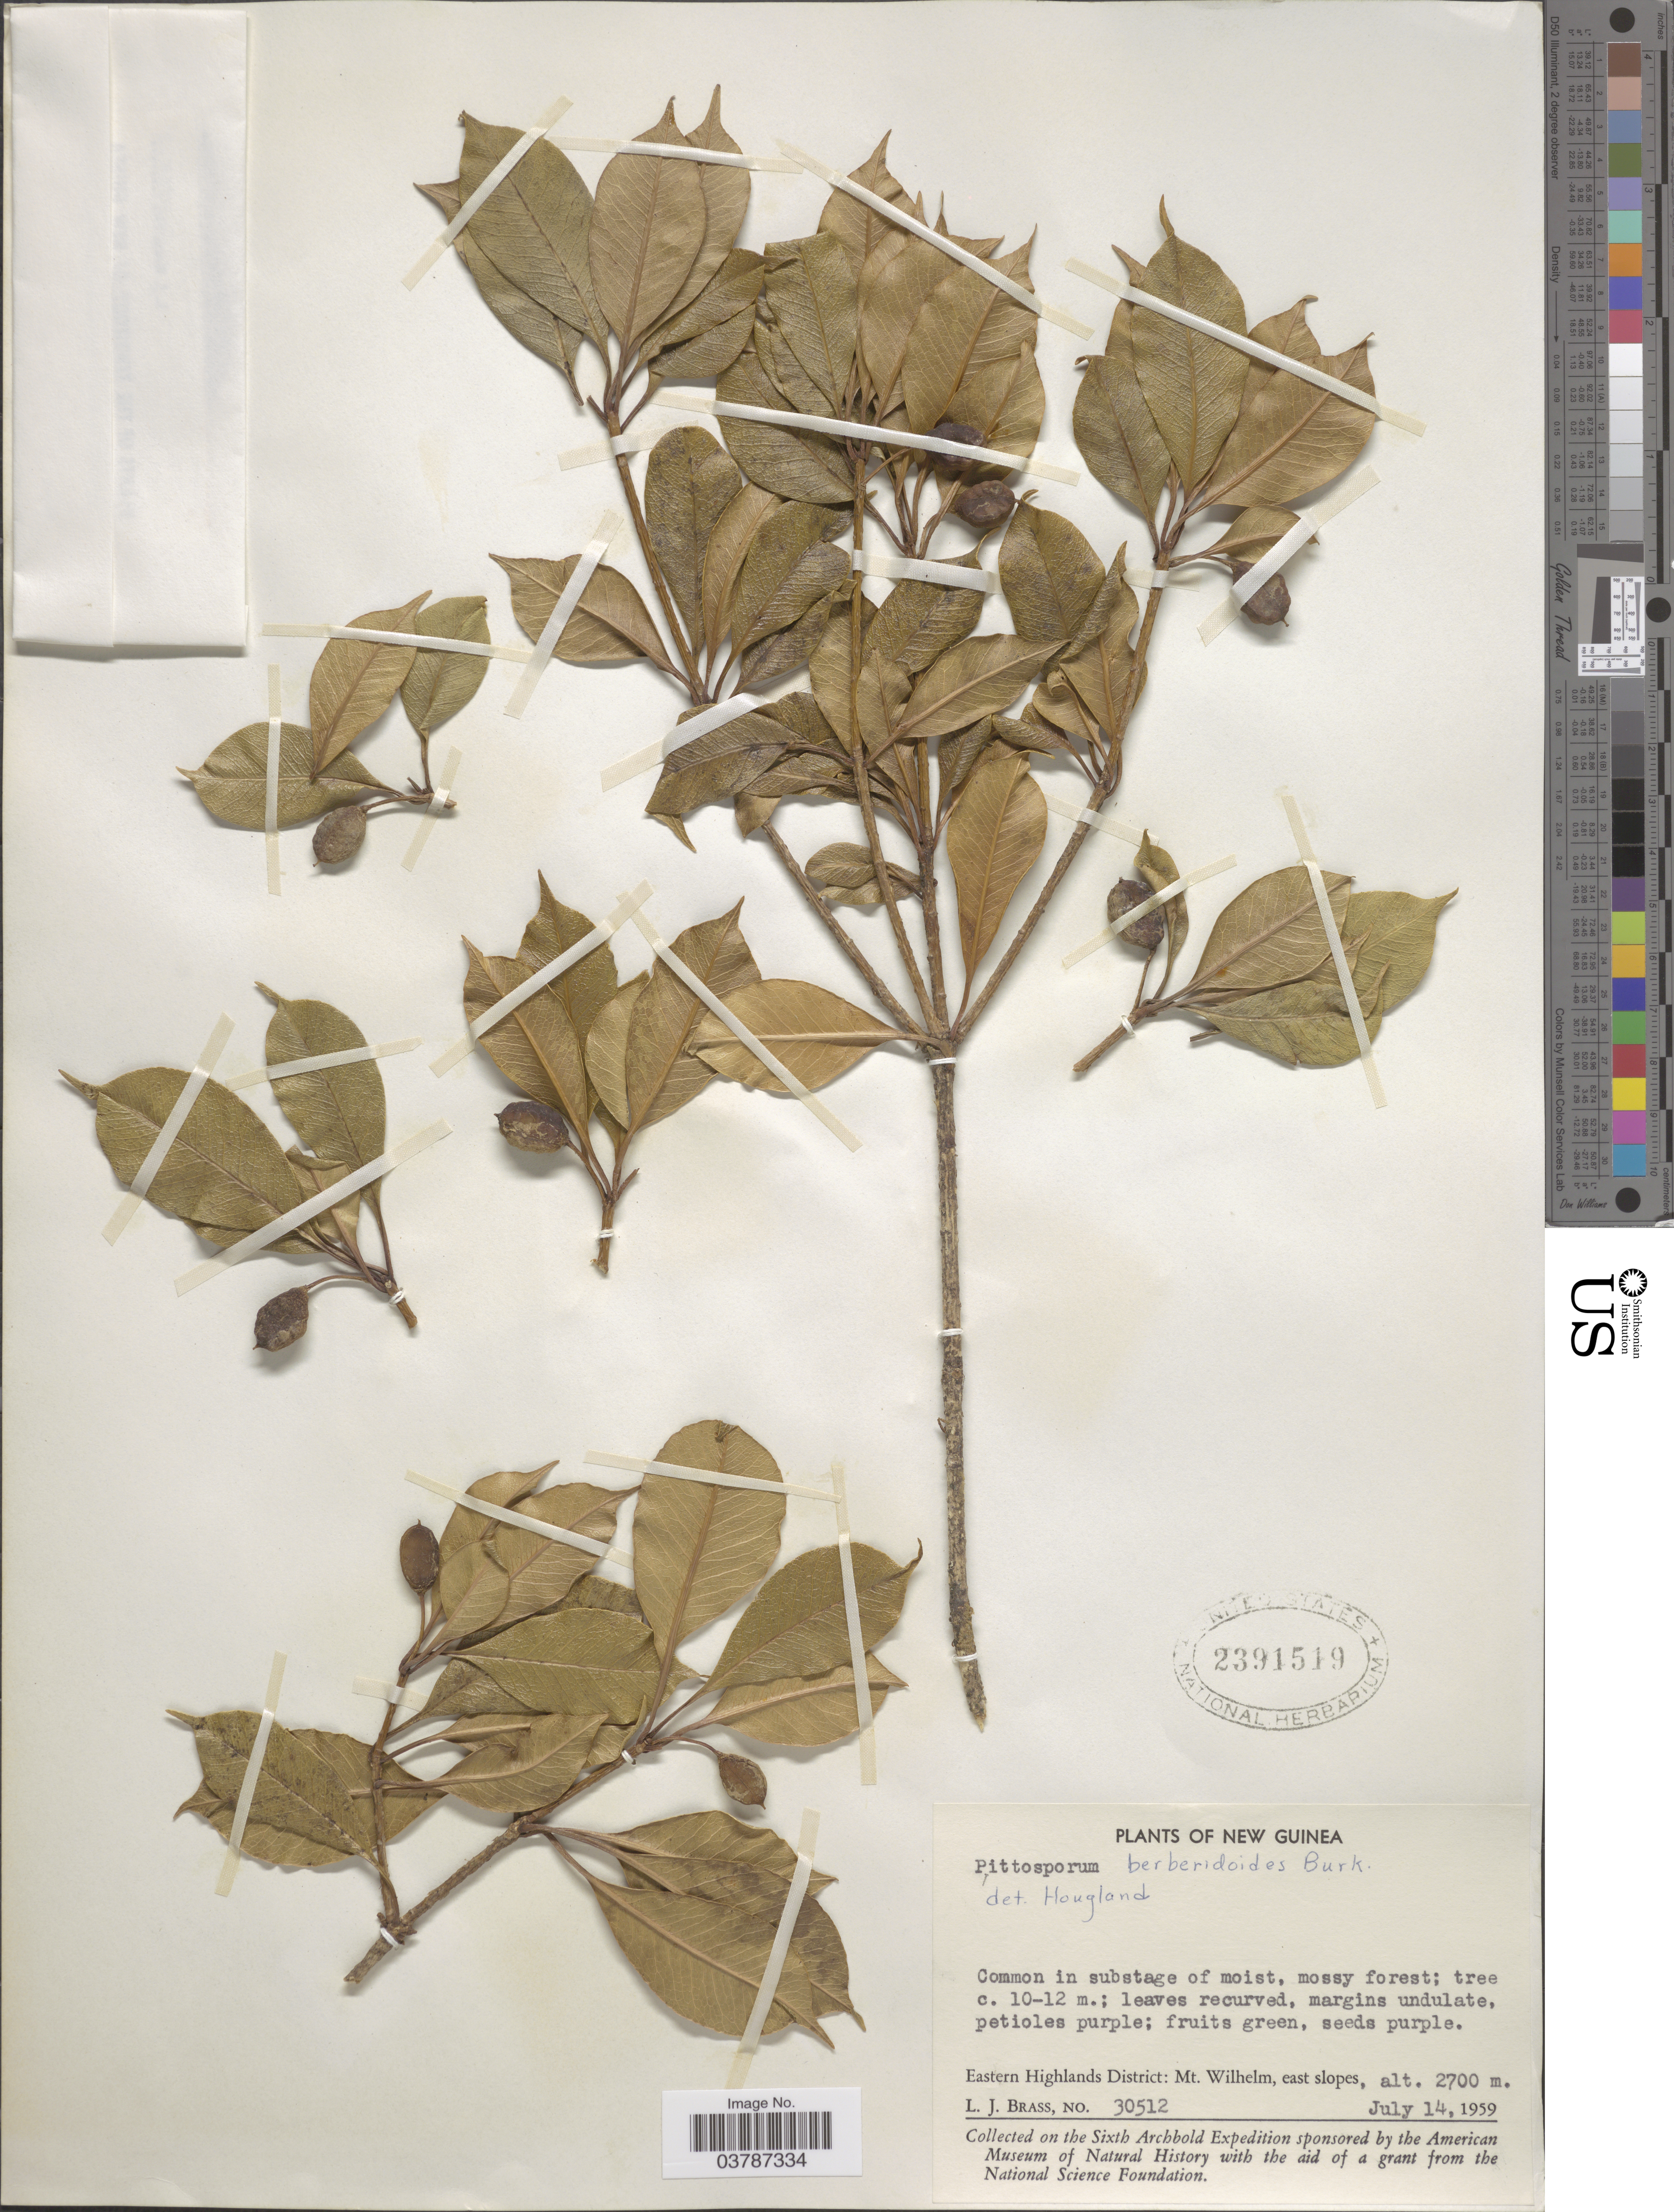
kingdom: Plantae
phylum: Tracheophyta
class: Magnoliopsida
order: Apiales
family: Pittosporaceae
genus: Pittosporum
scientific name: Pittosporum berberidoides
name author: Burkill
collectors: L. J. Brass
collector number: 30512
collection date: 1959-07-14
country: Papua New Guinea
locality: New Guinea. Eastern Highlands District: Mt. Wilhelm, east slopes.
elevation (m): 2700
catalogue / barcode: US 2391519